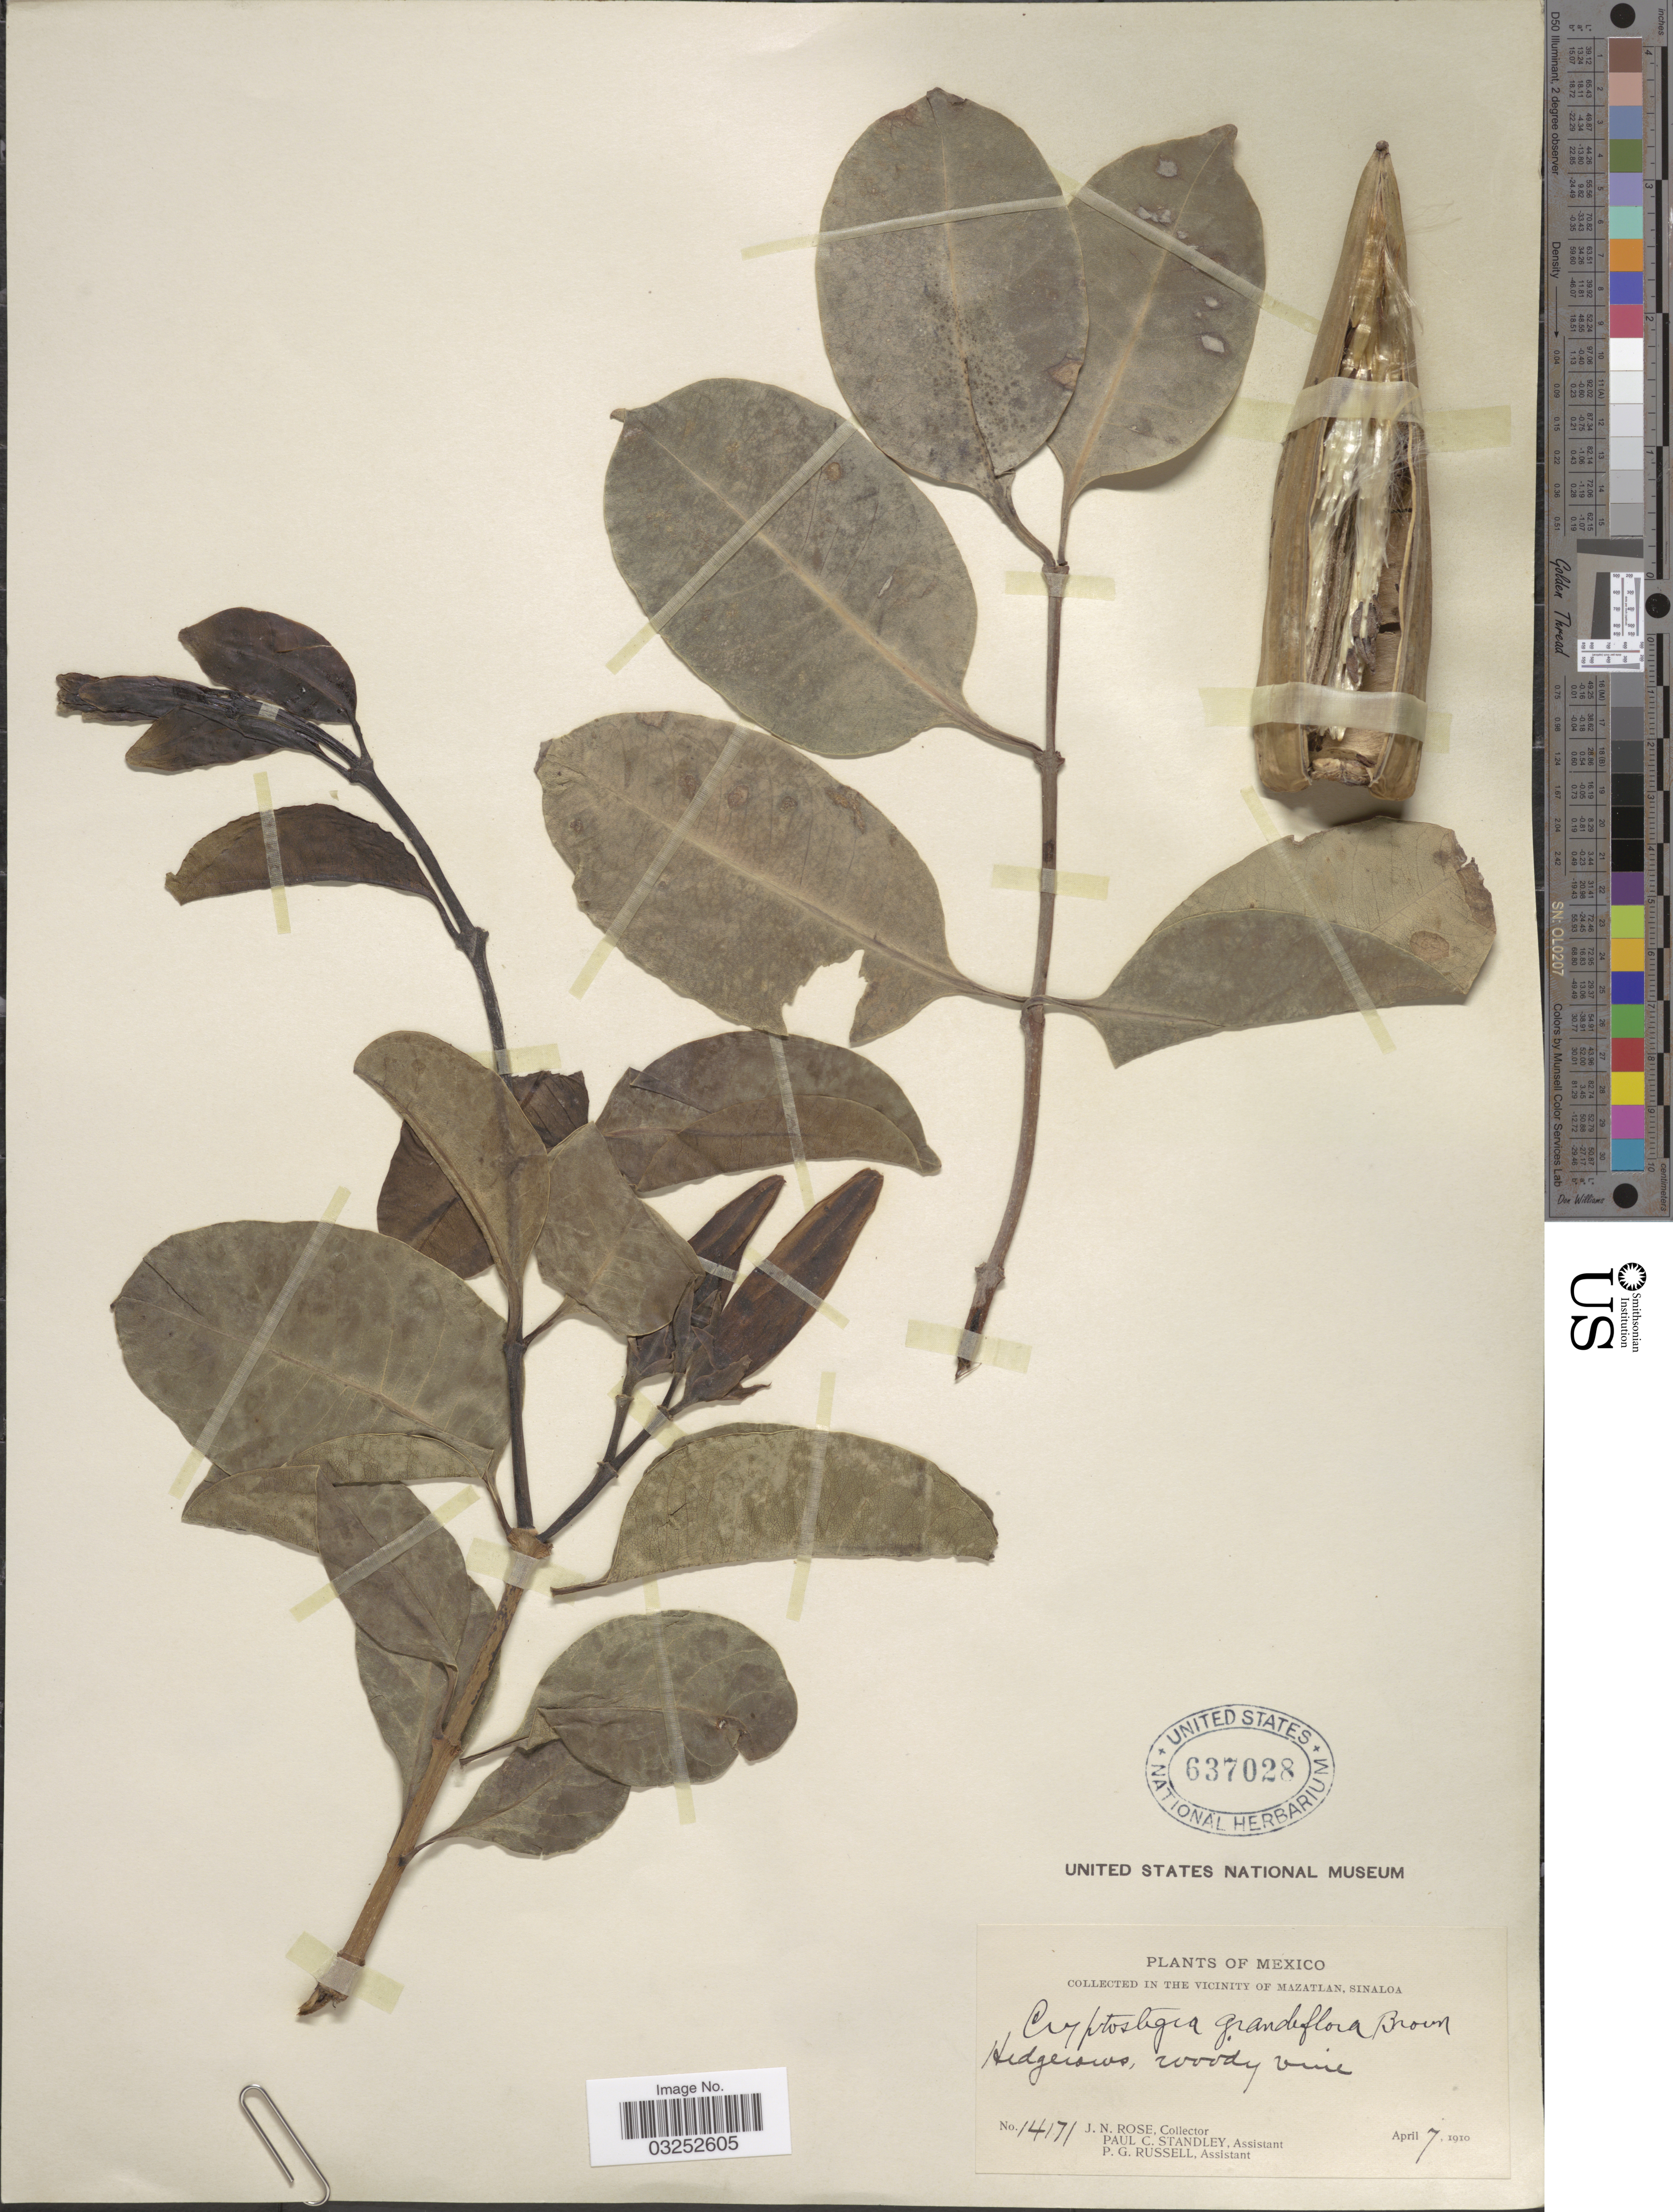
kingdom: Plantae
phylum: Tracheophyta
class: Magnoliopsida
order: Gentianales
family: Apocynaceae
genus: Cryptostegia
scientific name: Cryptostegia grandiflora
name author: Roxb. ex R. Br.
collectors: J. N. Rose, P. C. Standley & P. G. Russell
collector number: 14171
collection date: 1910-04-07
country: Mexico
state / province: Sinaloa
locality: In The Vicinity of Mazatlan, Sinaloa.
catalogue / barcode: US 637028